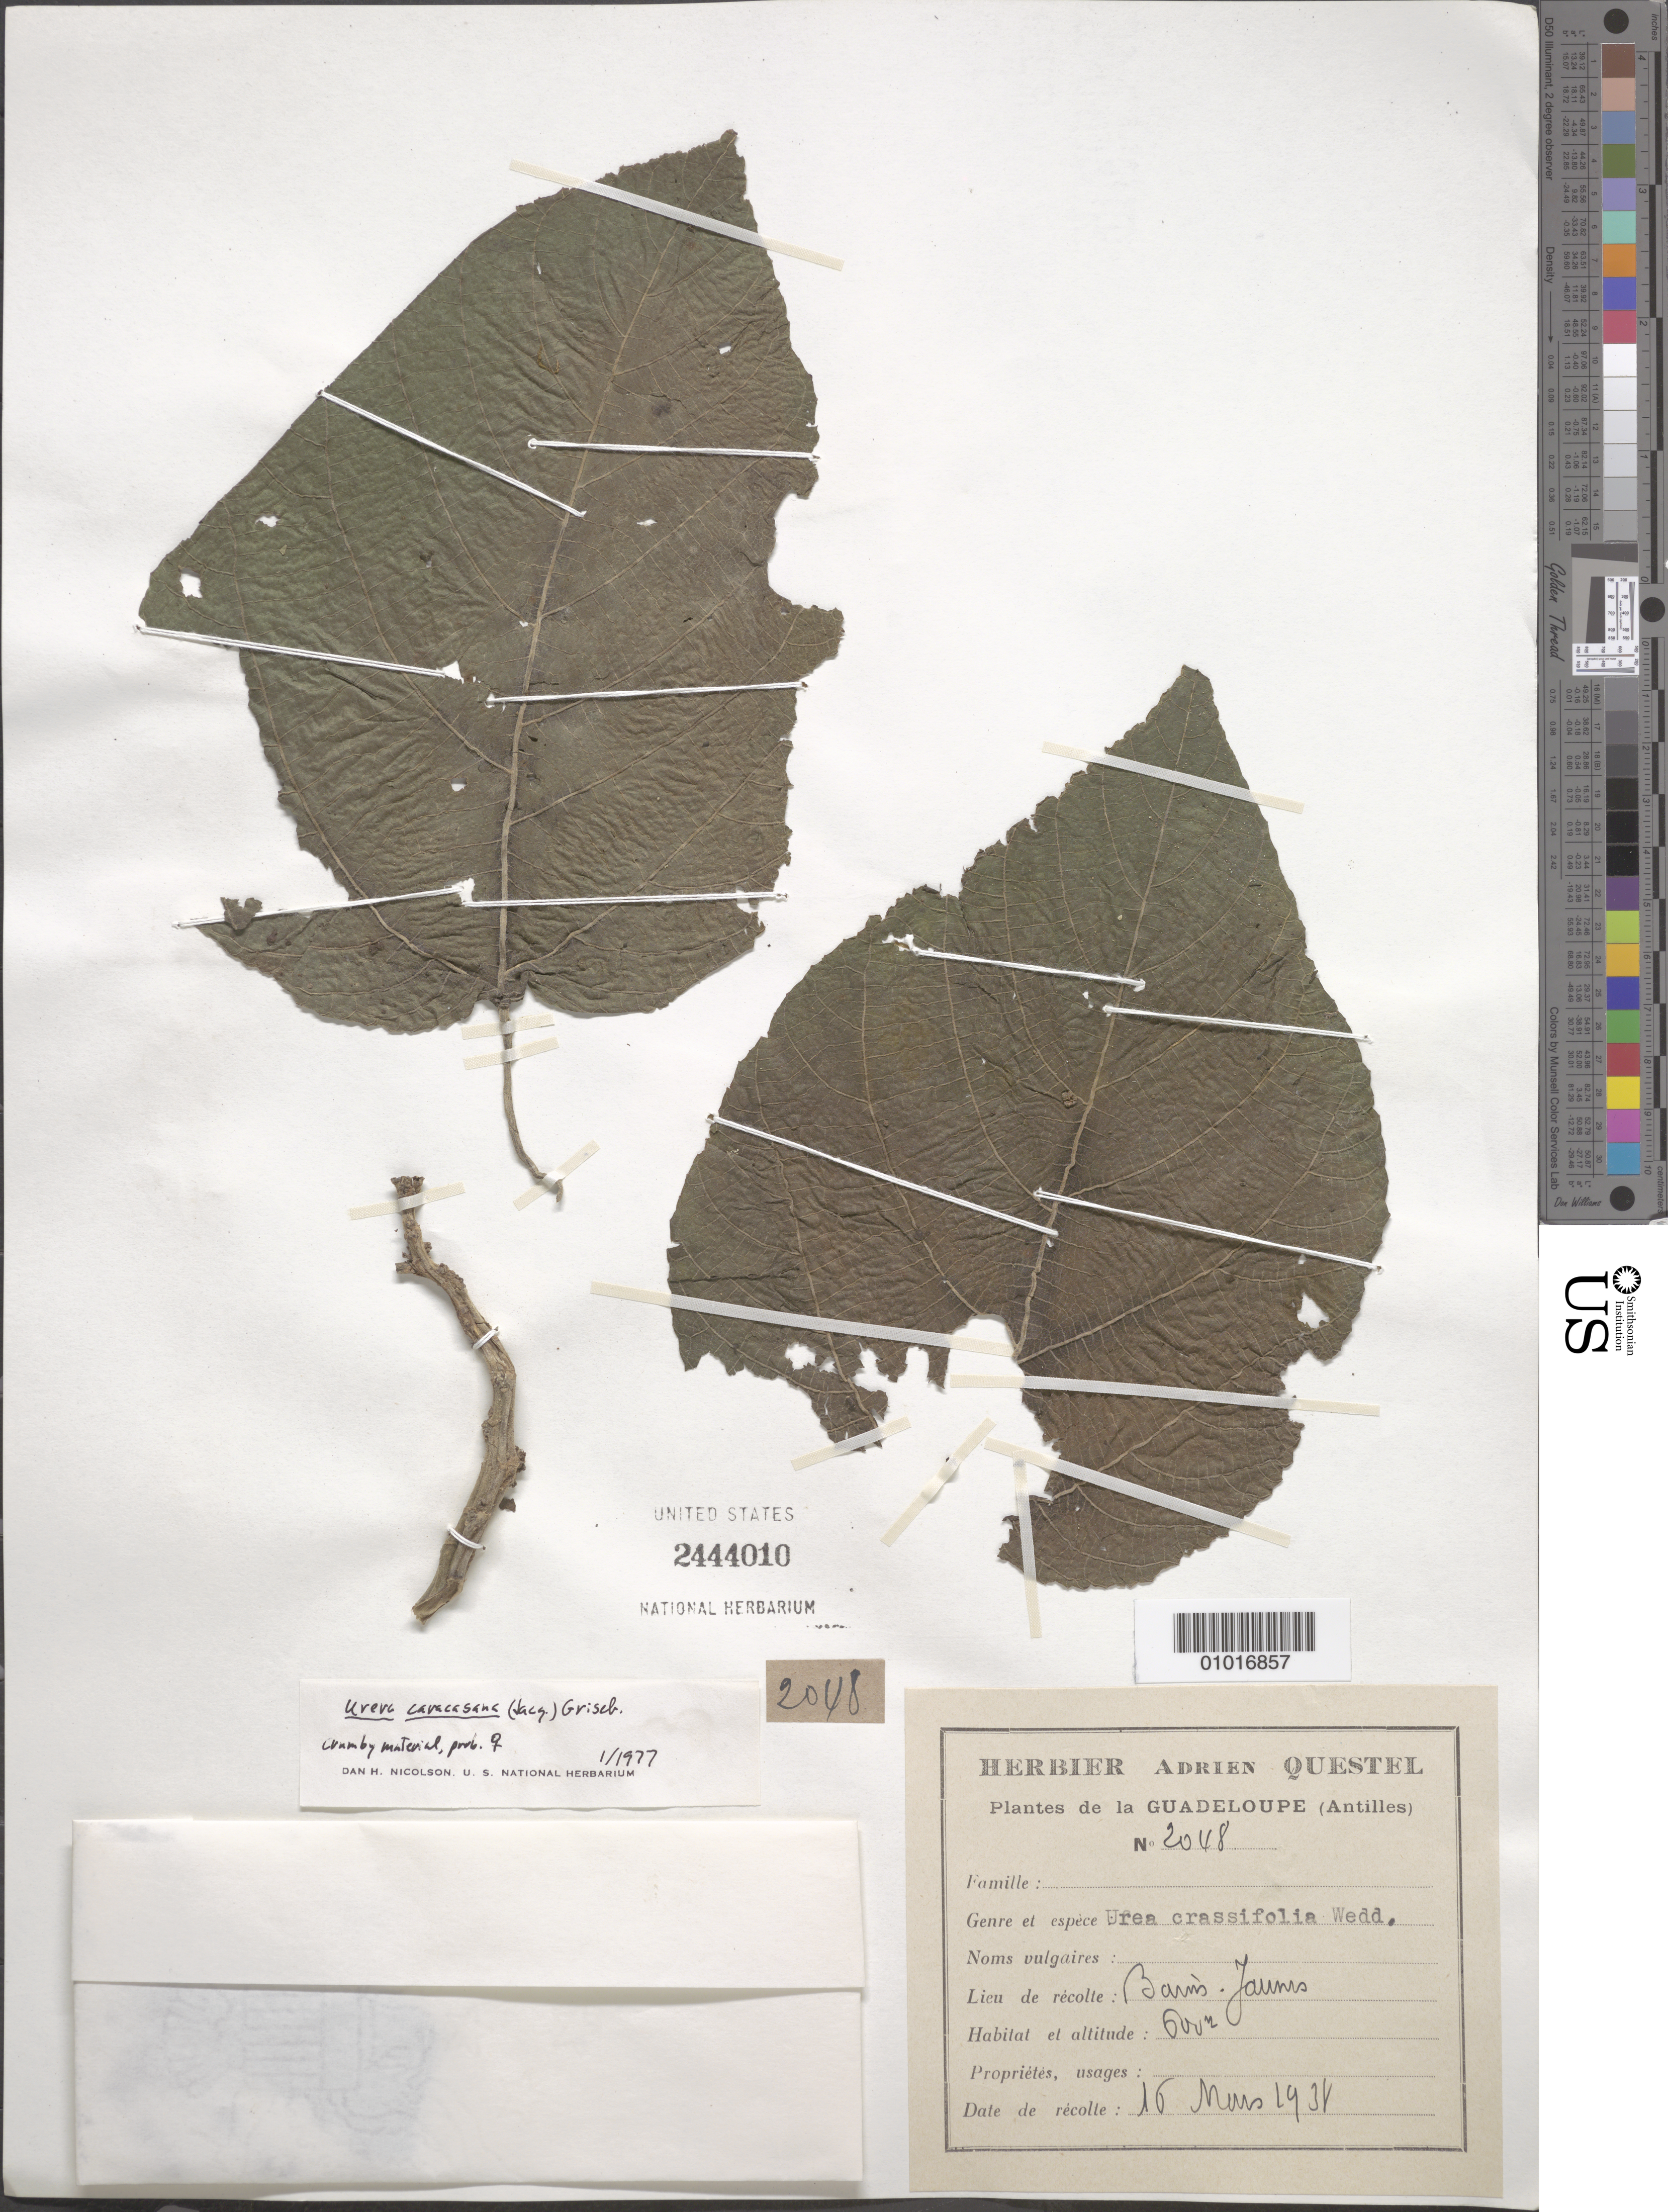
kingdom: Plantae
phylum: Tracheophyta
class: Magnoliopsida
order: Rosales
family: Urticaceae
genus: Urera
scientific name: Urera caracasana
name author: (Jacq.) Gaudich. ex Griseb.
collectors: A. Questel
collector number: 2048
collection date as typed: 16 Mar 1938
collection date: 1938-03-16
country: Guadeloupe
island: Basse Terre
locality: Barins Jaums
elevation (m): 600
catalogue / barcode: US 2444010